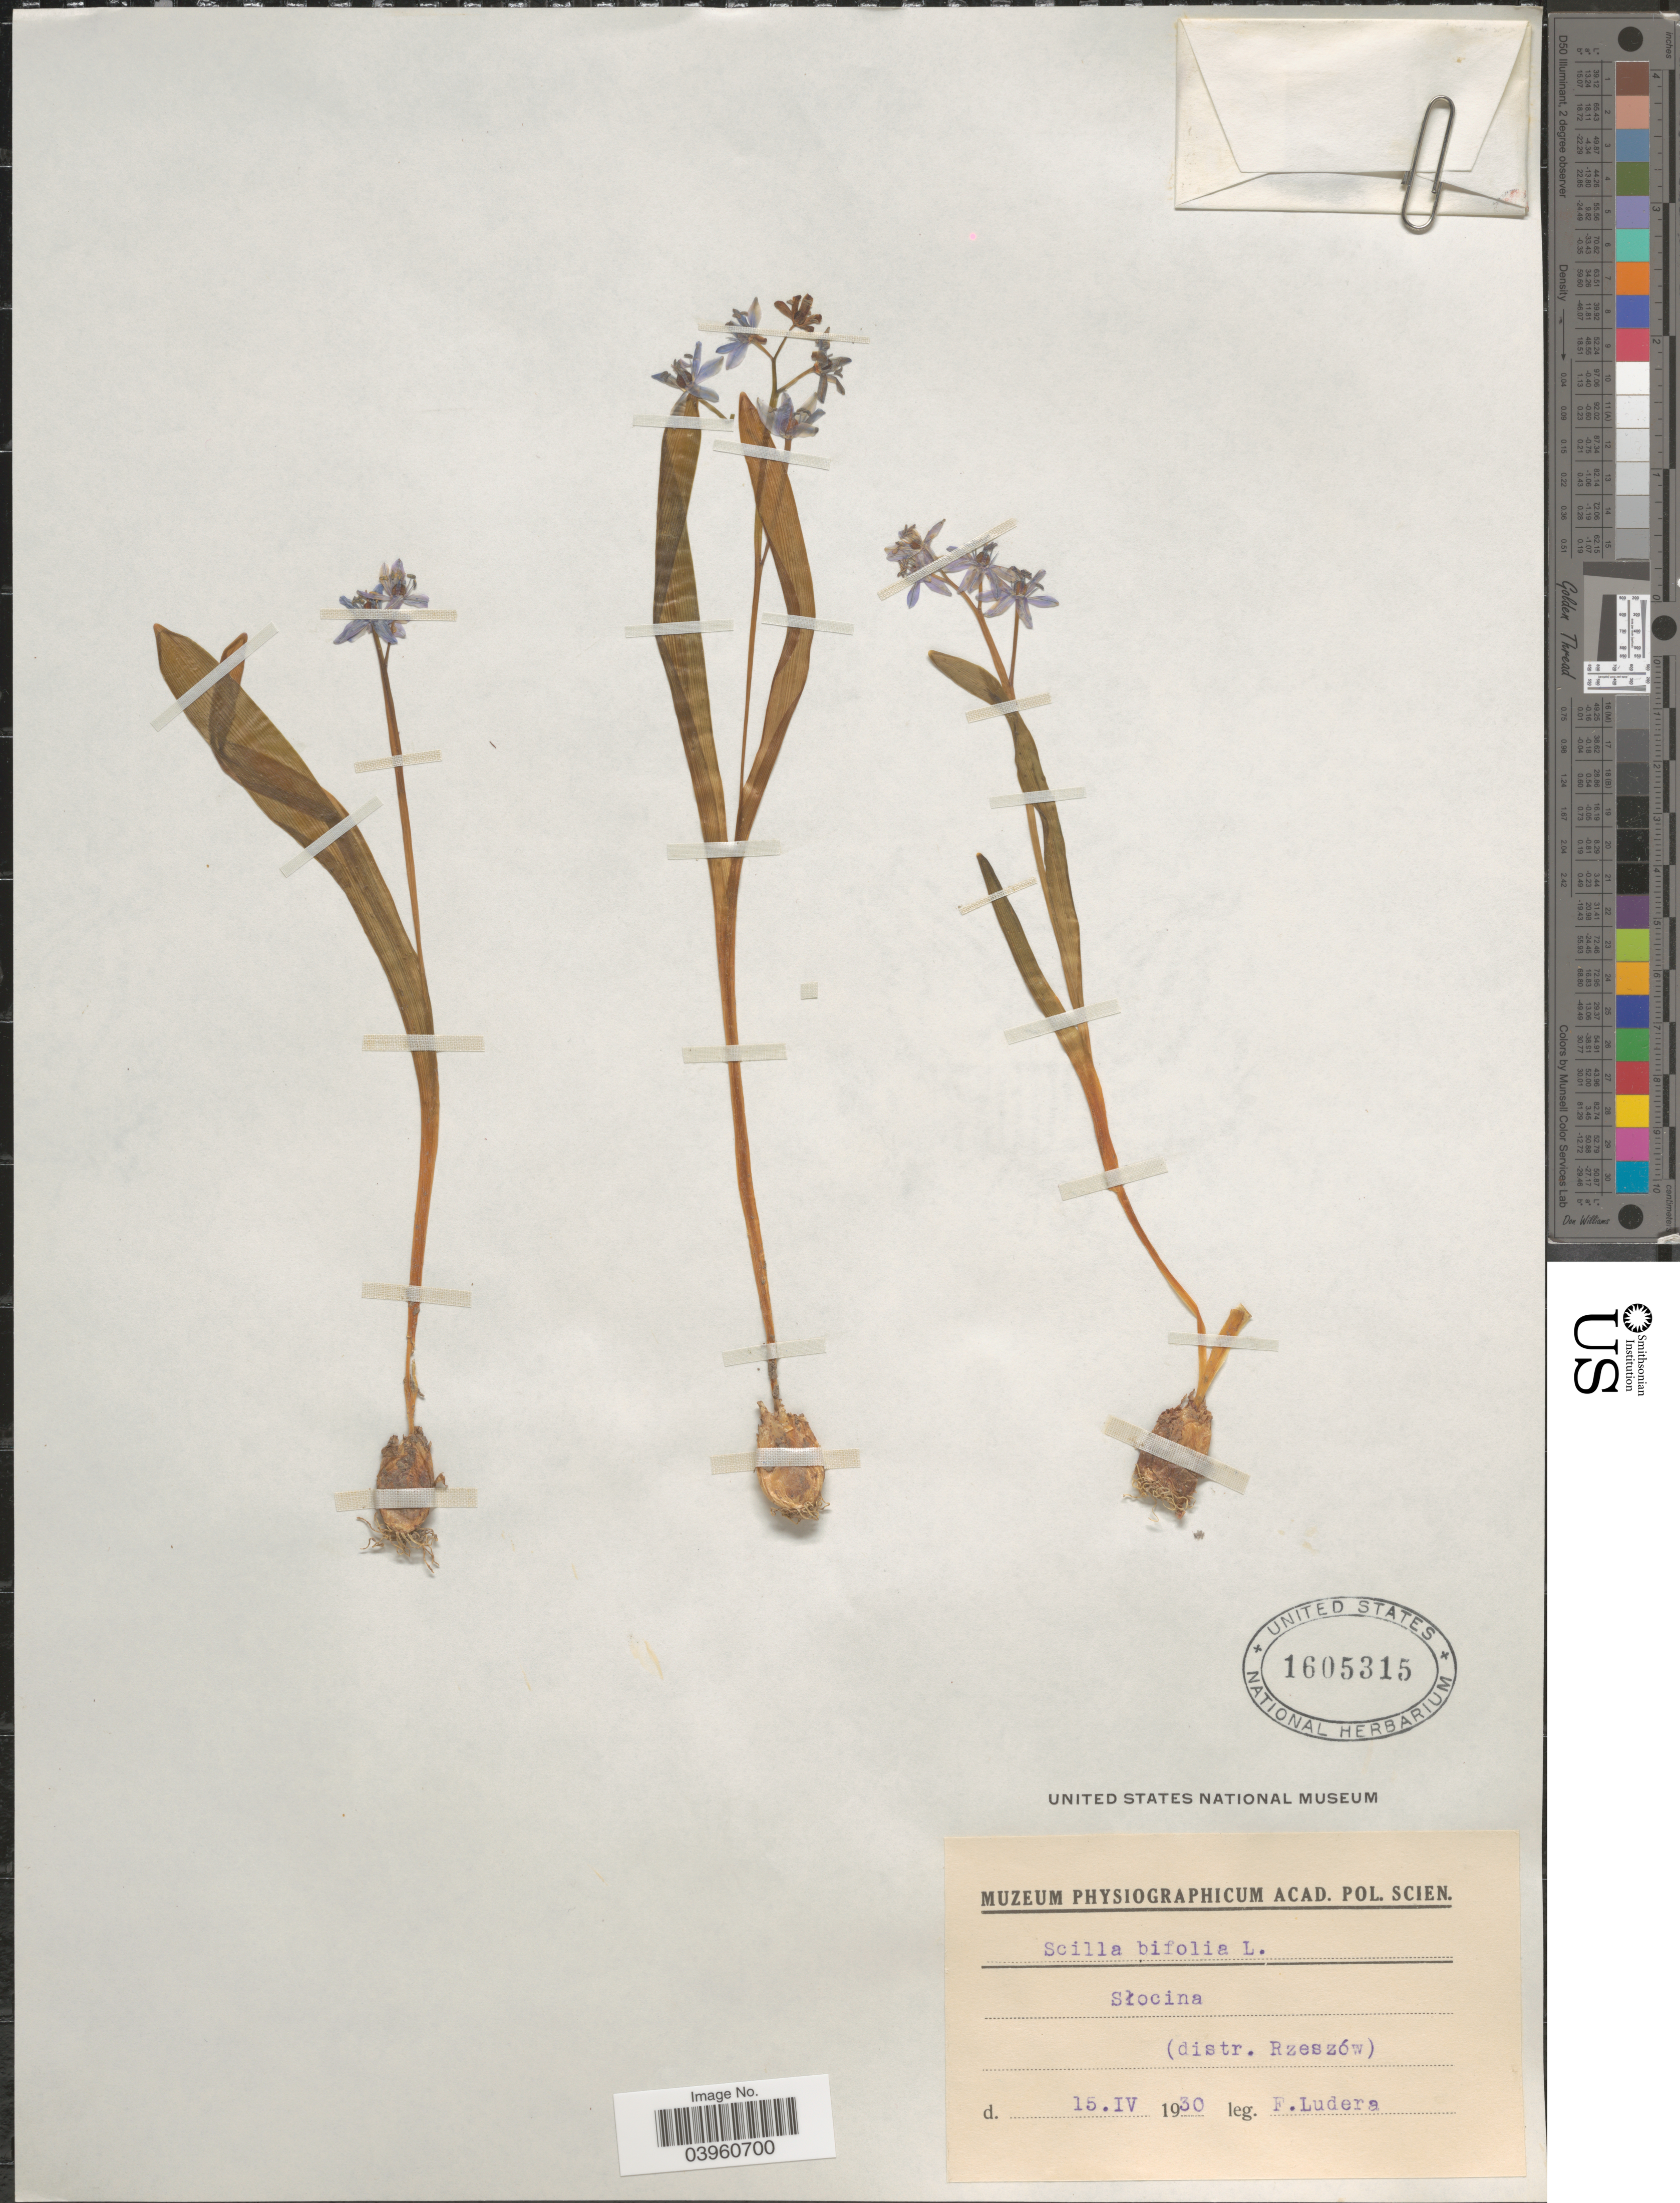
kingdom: Plantae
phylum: Tracheophyta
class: Liliopsida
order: Asparagales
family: Asparagaceae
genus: Scilla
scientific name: Scilla bifolia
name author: L.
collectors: F. Ludera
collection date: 1930-04-15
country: Poland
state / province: Podkarpackie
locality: Słocina (distr. Rzeszów).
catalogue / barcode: US 1605315